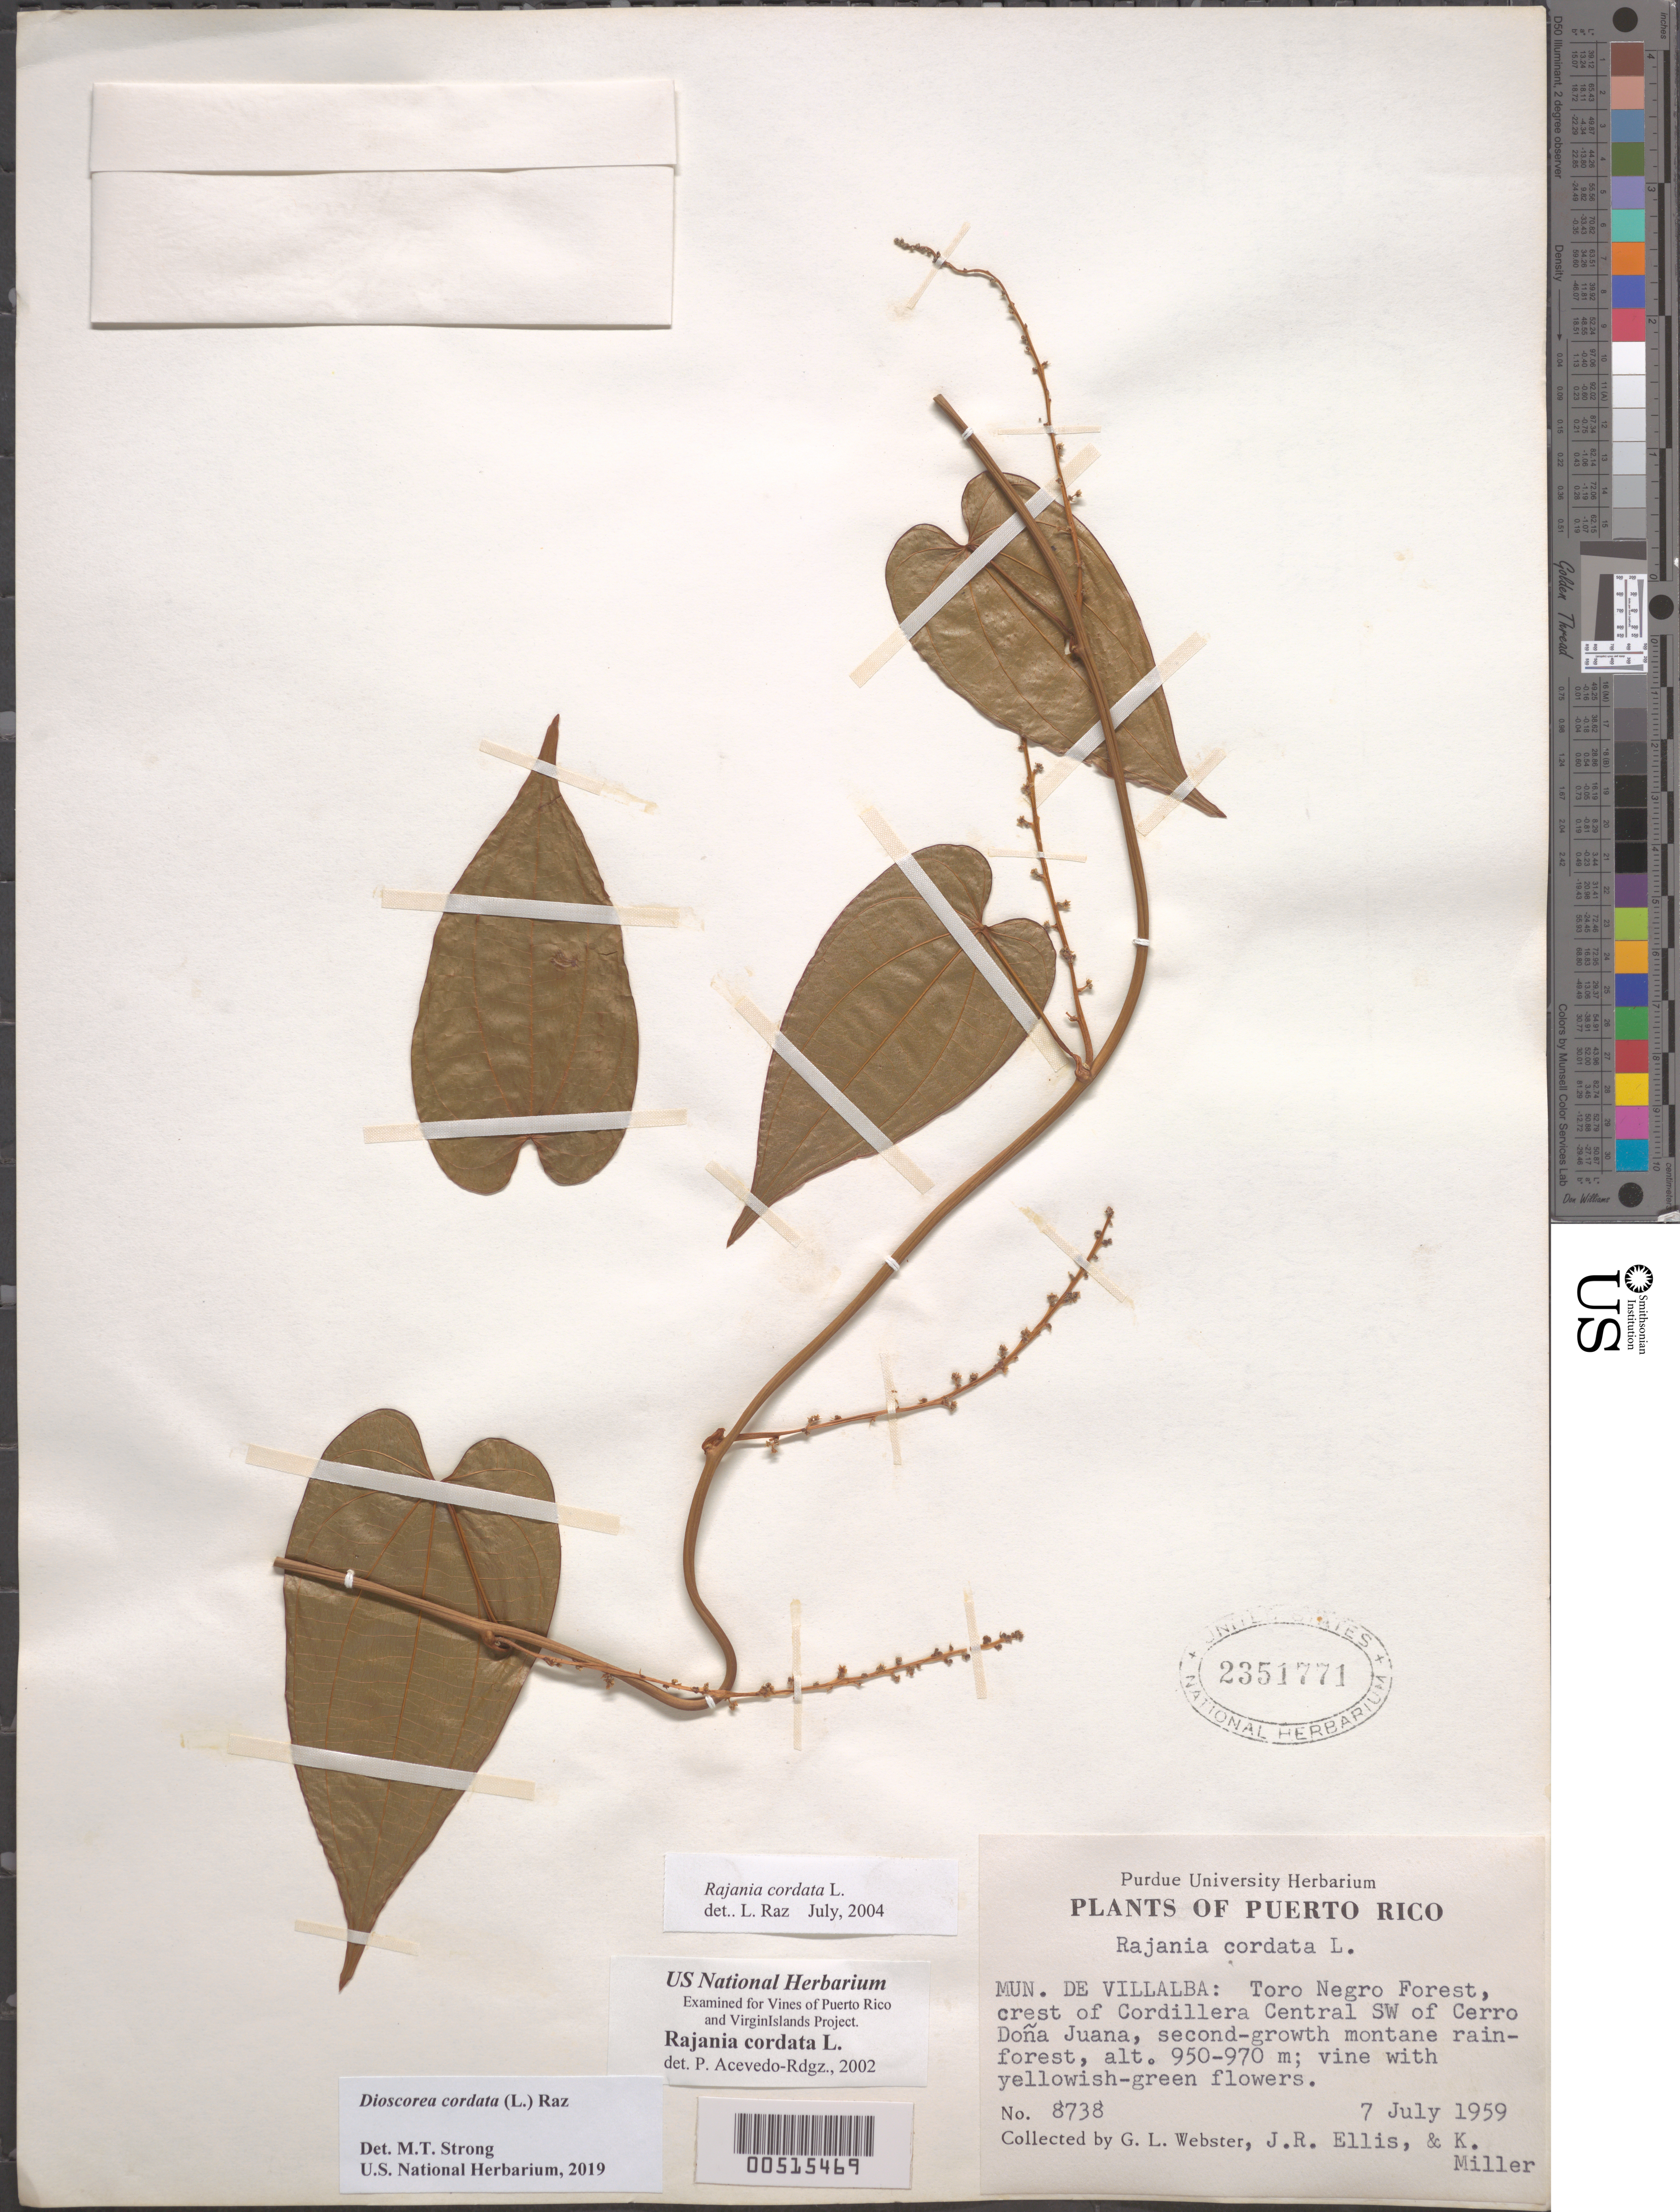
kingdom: Plantae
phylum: Tracheophyta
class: Liliopsida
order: Dioscoreales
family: Dioscoreaceae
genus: Dioscorea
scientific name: Dioscorea cordata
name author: (L.) Raz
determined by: Strong, M. T., (US), Smithsonian Institution - National Museum of Natural History (UNITED STATES)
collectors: G. L. Webster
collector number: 8738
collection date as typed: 07 Jul 1959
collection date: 1959-07-07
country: Puerto Rico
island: Greater Antilles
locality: Mun. de Villalba, Toro Negro Forest, crest of Cordillera Central SW of Cerro Dona Juana.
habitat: Second-growth montane rainforest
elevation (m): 950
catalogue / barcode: US 2351771